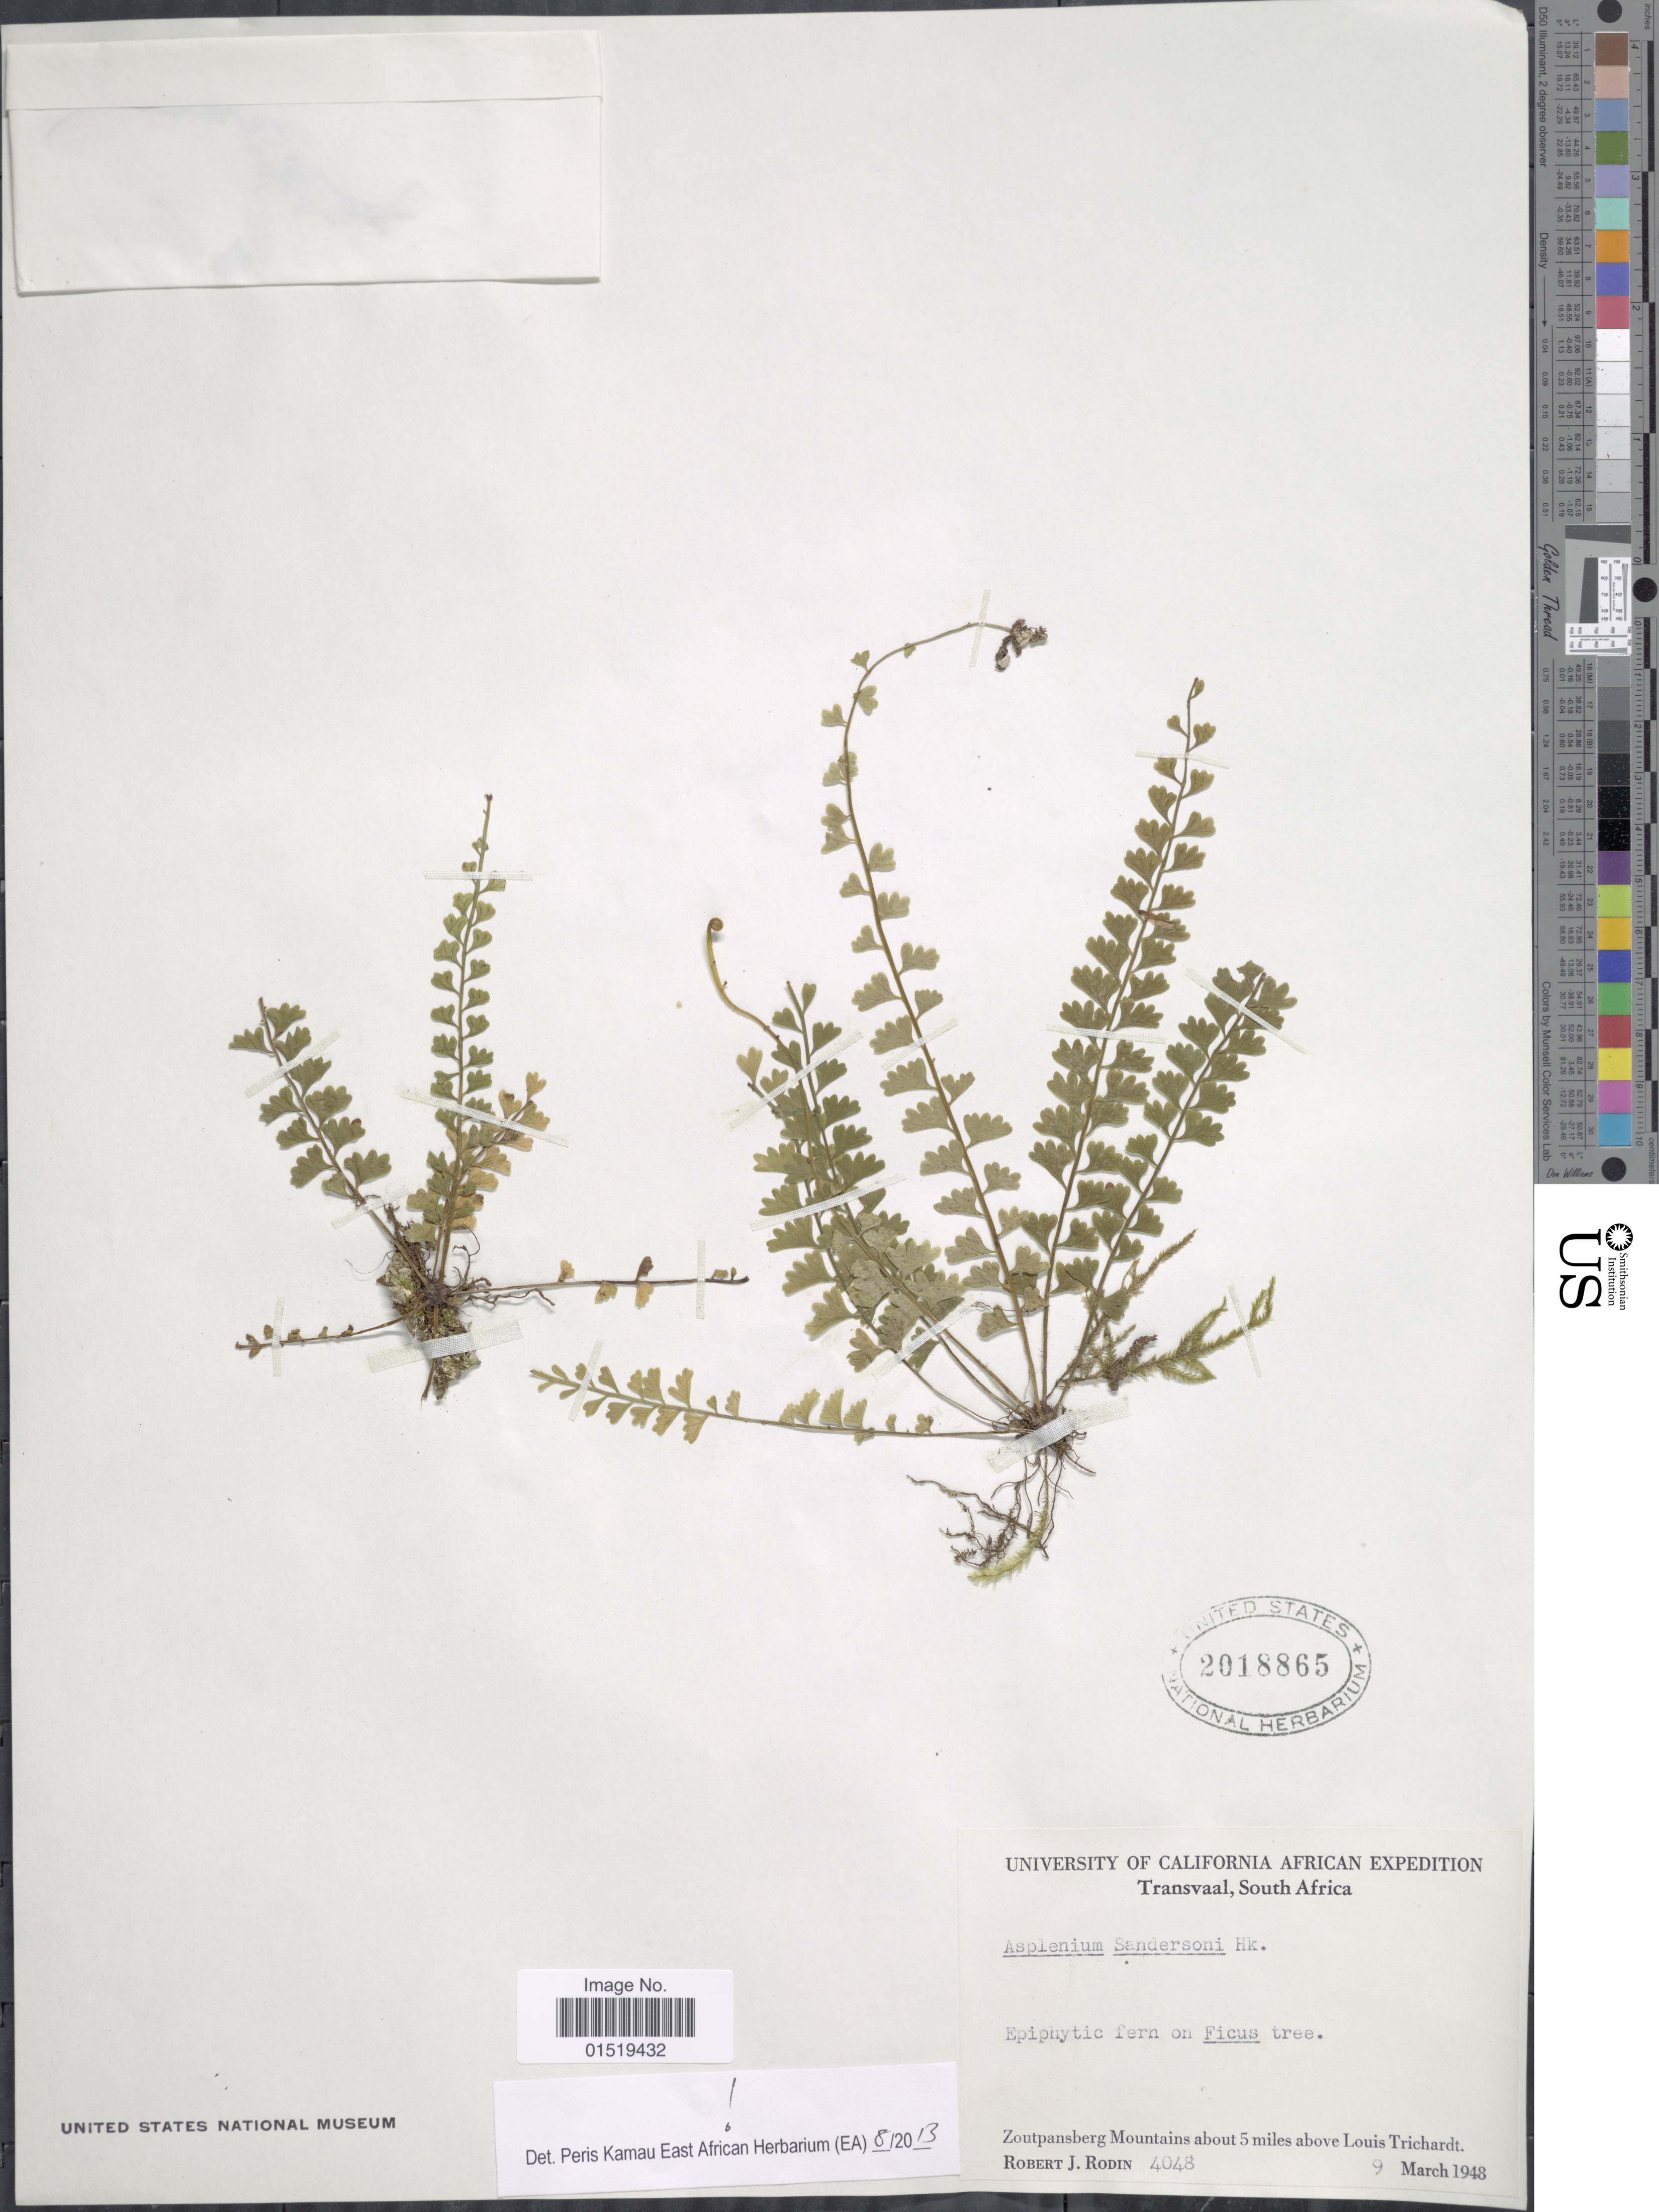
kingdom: Plantae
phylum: Tracheophyta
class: Polypodiopsida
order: Polypodiales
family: Aspleniaceae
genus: Asplenium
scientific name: Asplenium sandersonii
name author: Hook.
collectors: R. J. Rodin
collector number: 4048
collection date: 1948-03-09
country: South Africa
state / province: Limpopo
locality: Transvaal. Zoutpansberg Mountains about 5 miles above Louis Trichardt.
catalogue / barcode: US 2018865